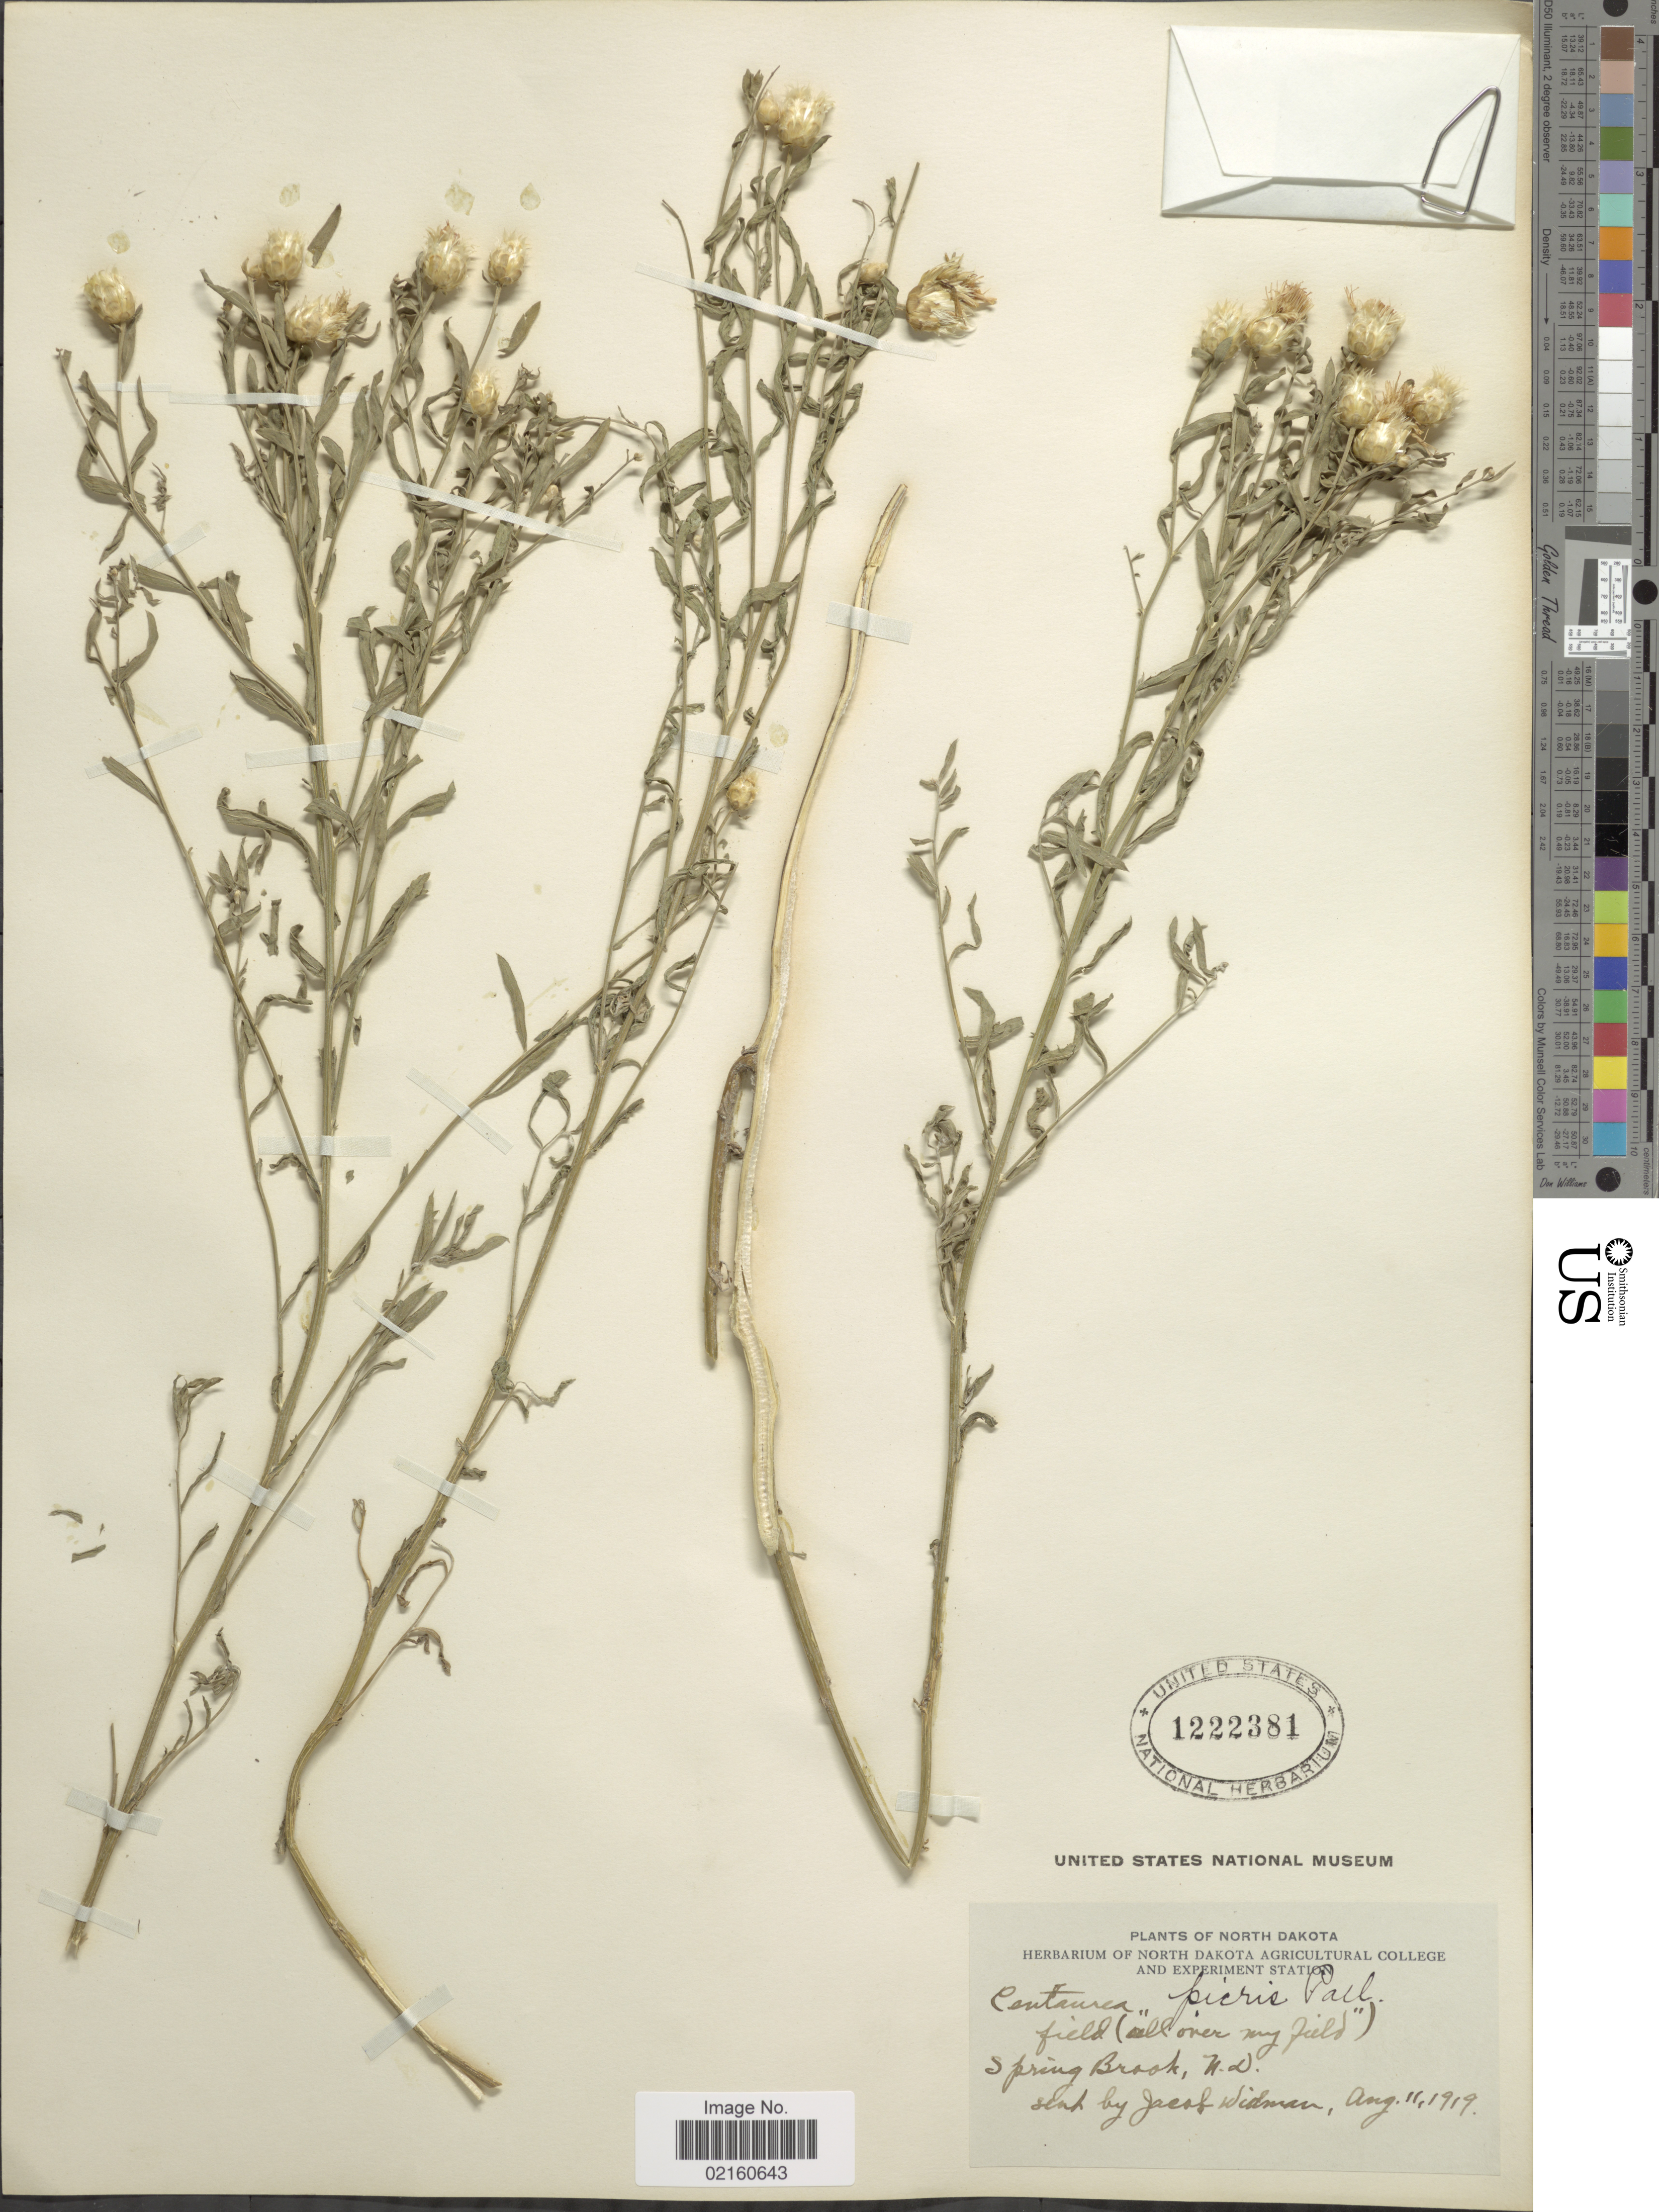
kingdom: Plantae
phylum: Tracheophyta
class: Magnoliopsida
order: Asterales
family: Asteraceae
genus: Rhaponticum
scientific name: Rhaponticum repens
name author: (L.) Hidalgo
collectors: J. Widman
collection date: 1919-08-11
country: United States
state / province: North Dakota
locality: Spring Brook, N. D.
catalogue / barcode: US 1222381